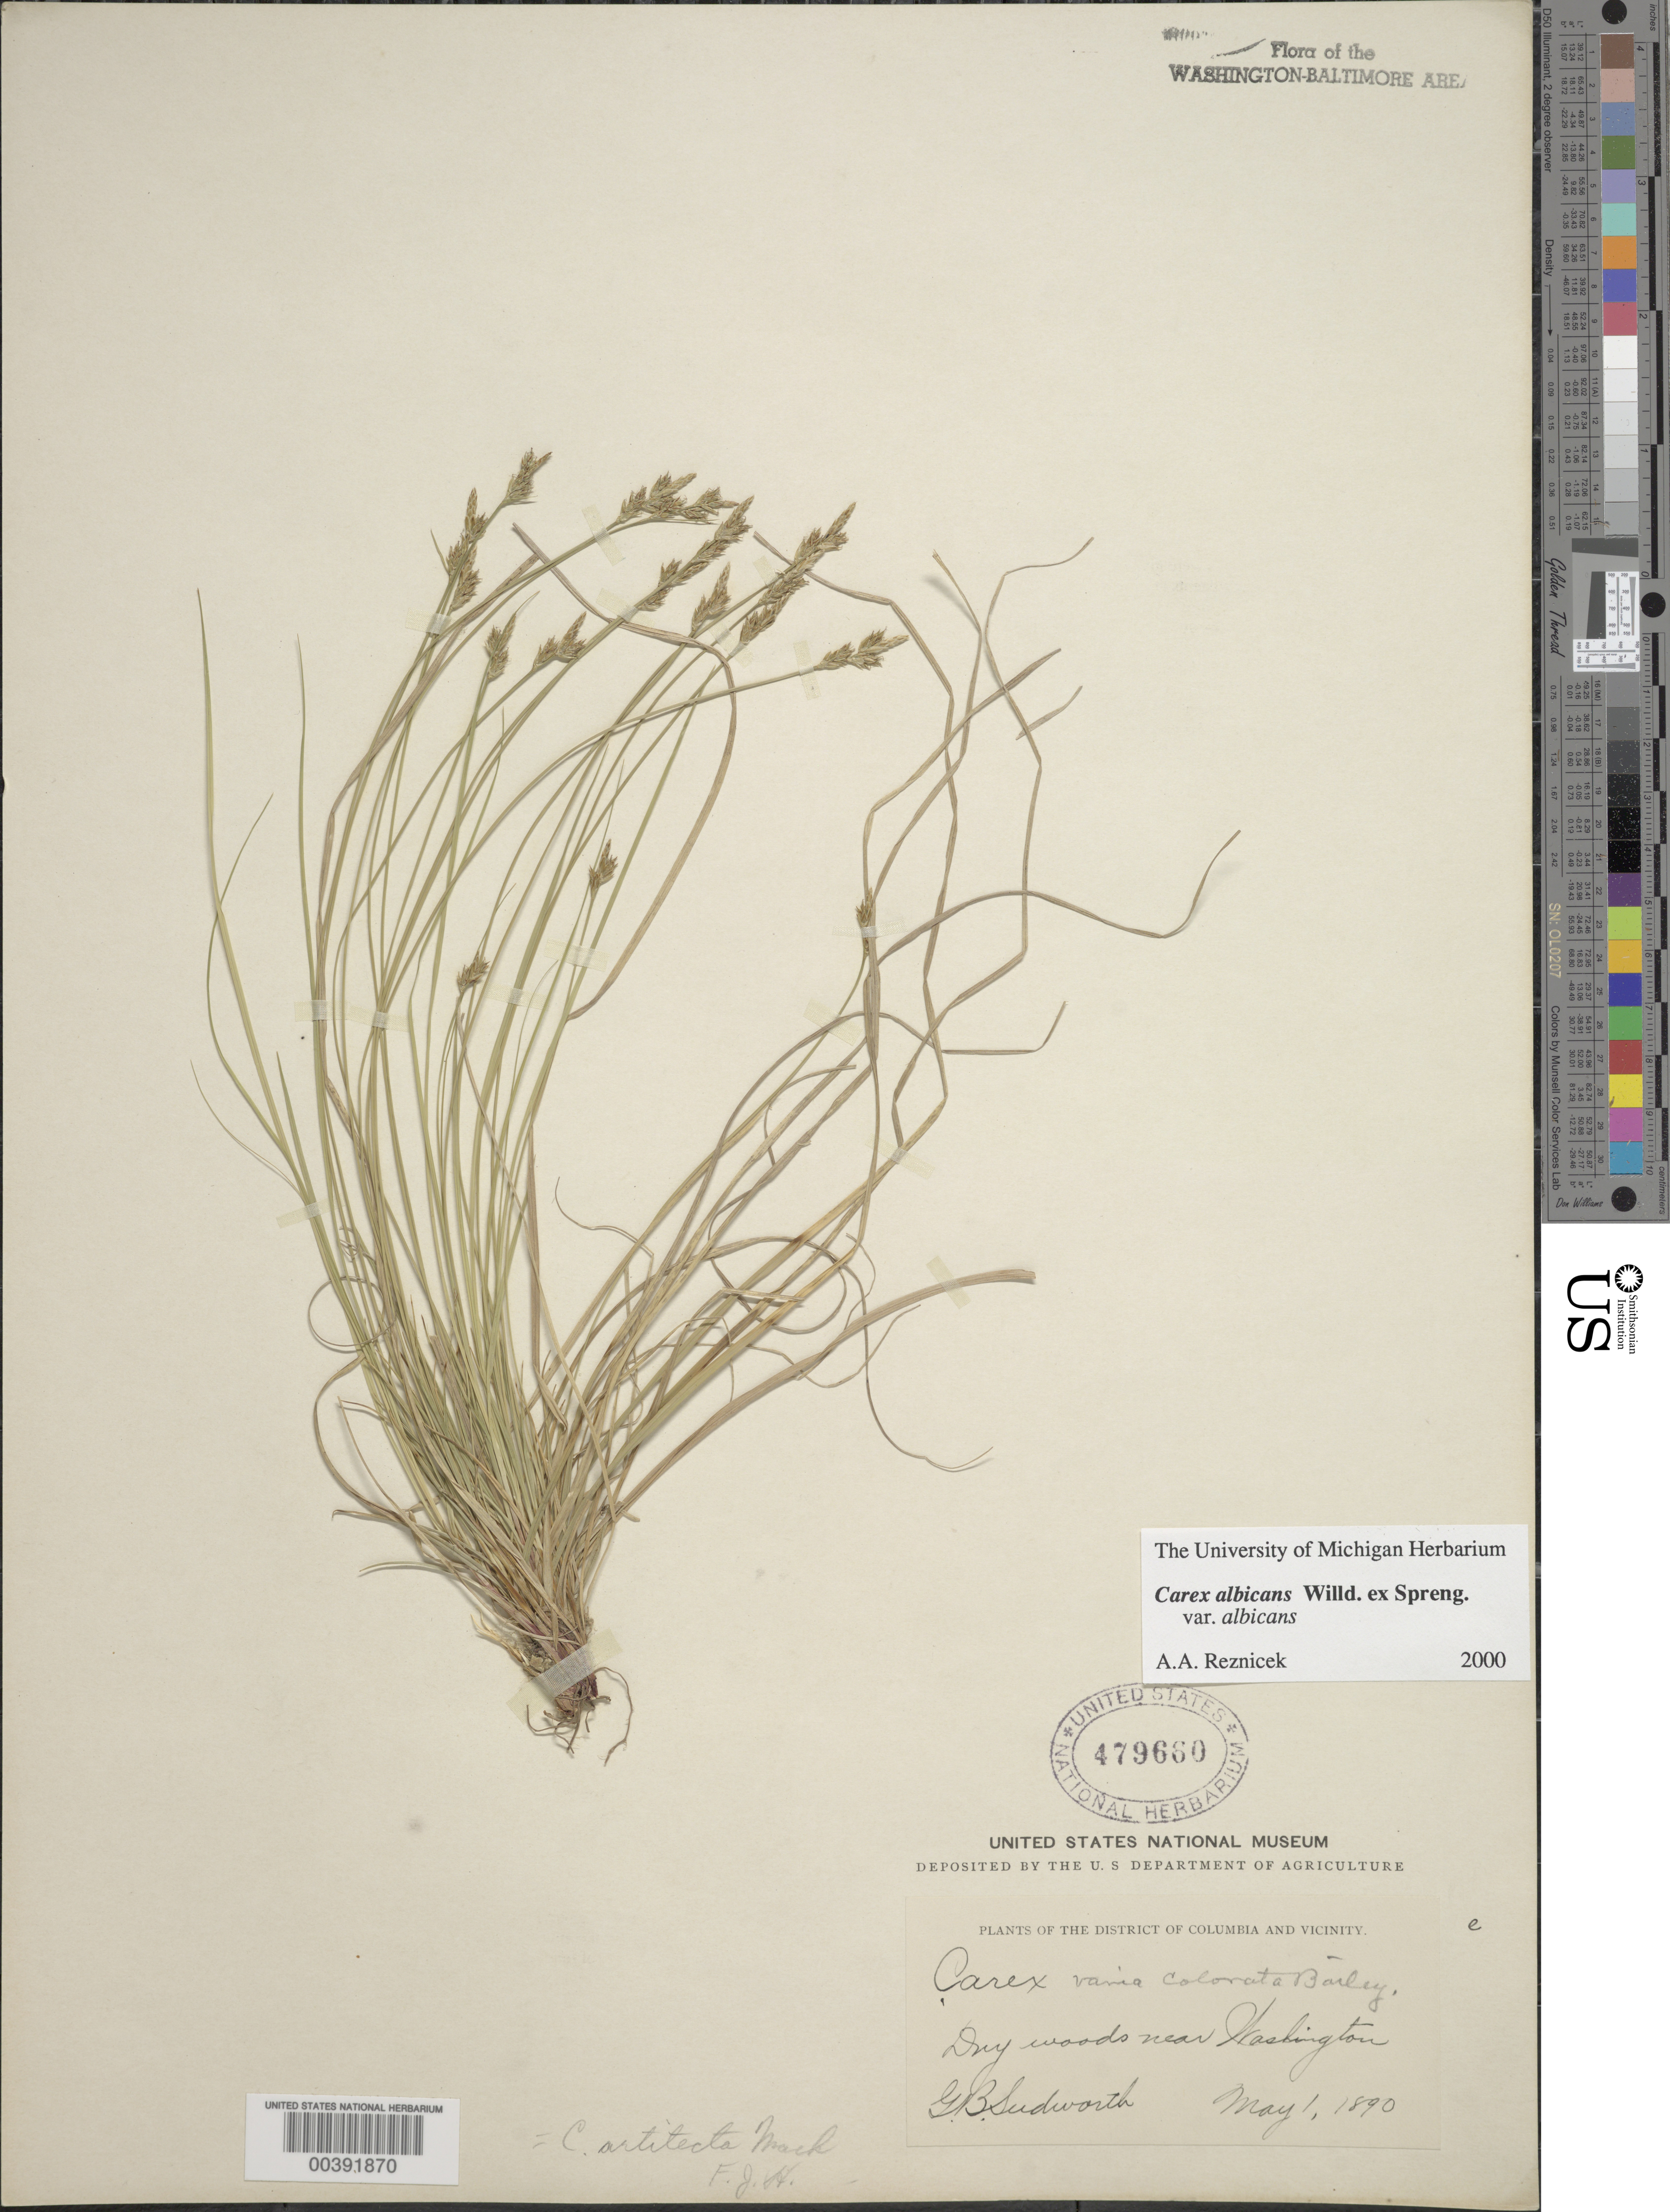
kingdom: Plantae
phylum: Tracheophyta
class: Liliopsida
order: Poales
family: Cyperaceae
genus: Carex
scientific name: Carex albicans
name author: Willd. ex Spreng.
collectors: G. B. Sudworth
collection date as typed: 01 May 1890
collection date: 1890-05-01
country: United States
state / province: District of Columbia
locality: Washington DC Area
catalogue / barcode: US 479660